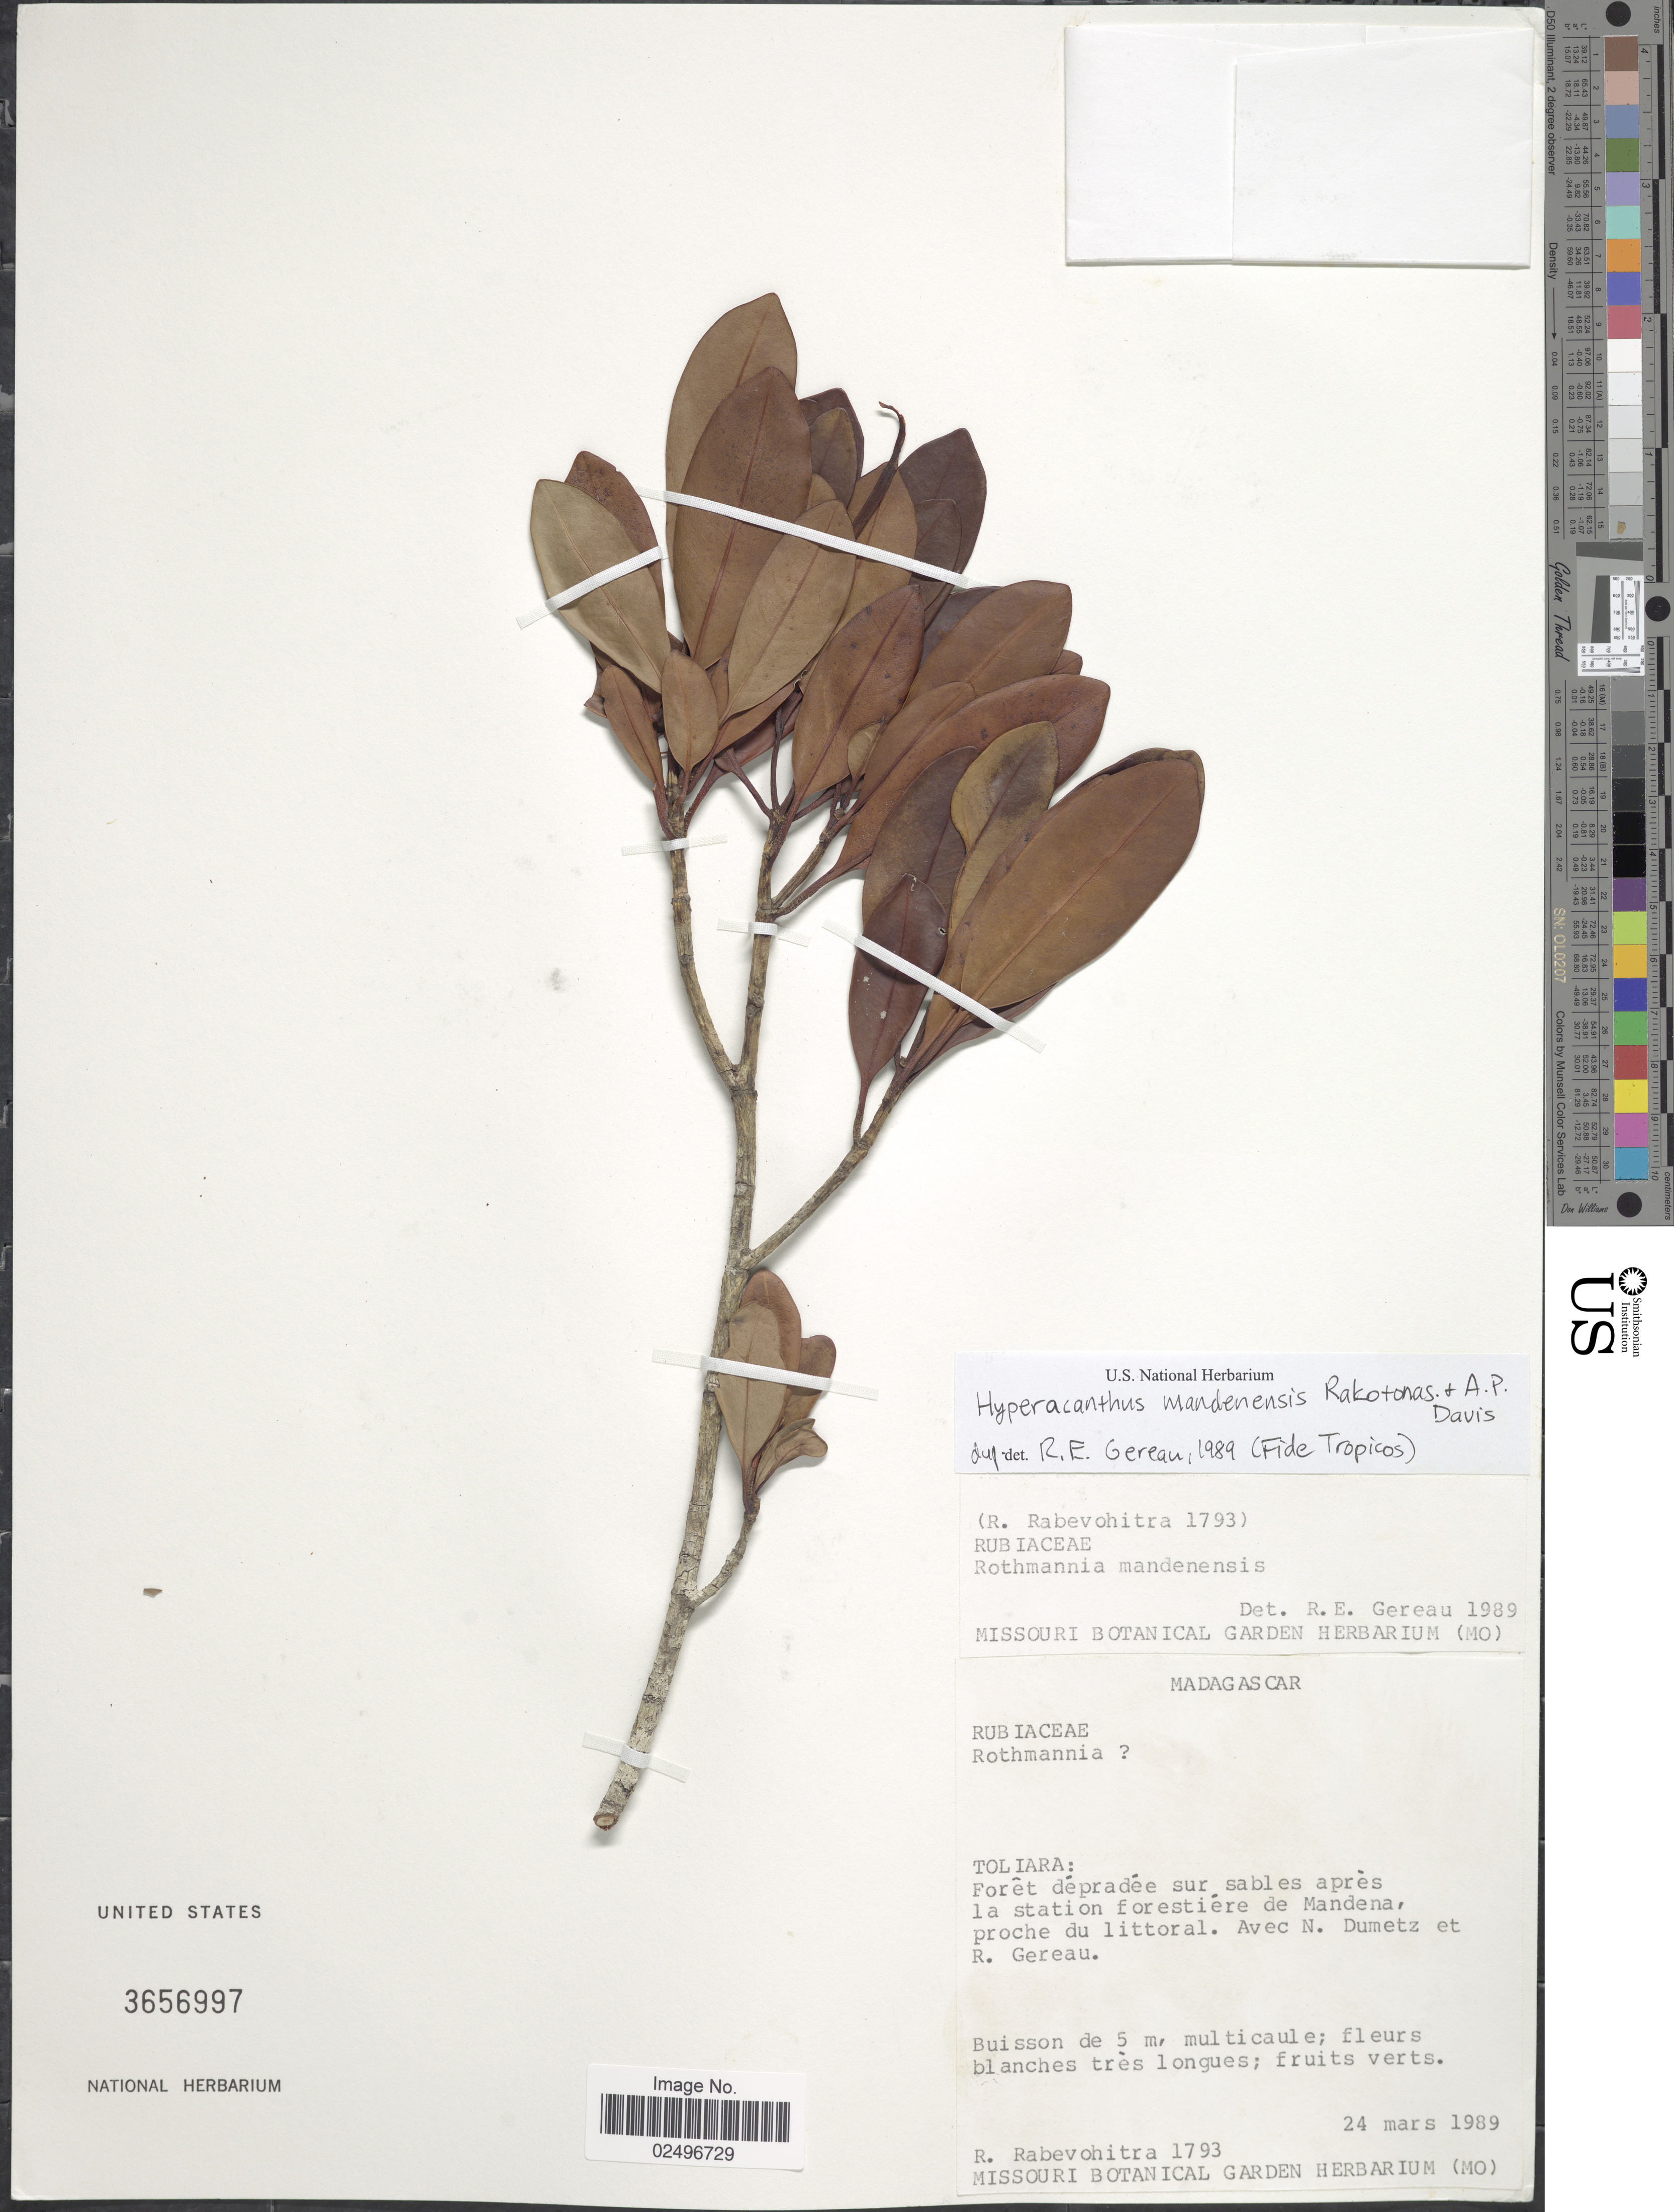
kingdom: Plantae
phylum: Tracheophyta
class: Magnoliopsida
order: Gentianales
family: Rubiaceae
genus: Hyperacanthus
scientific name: Hyperacanthus mandenensis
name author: Rakotonas. & A.P. Davis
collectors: R. Rabevohitra, N. Dumetz & R. Gereau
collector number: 1793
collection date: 1989-03-24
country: Madagascar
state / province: Anosy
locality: La station forestiere de Mandena proche du littoral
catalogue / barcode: US 3656997